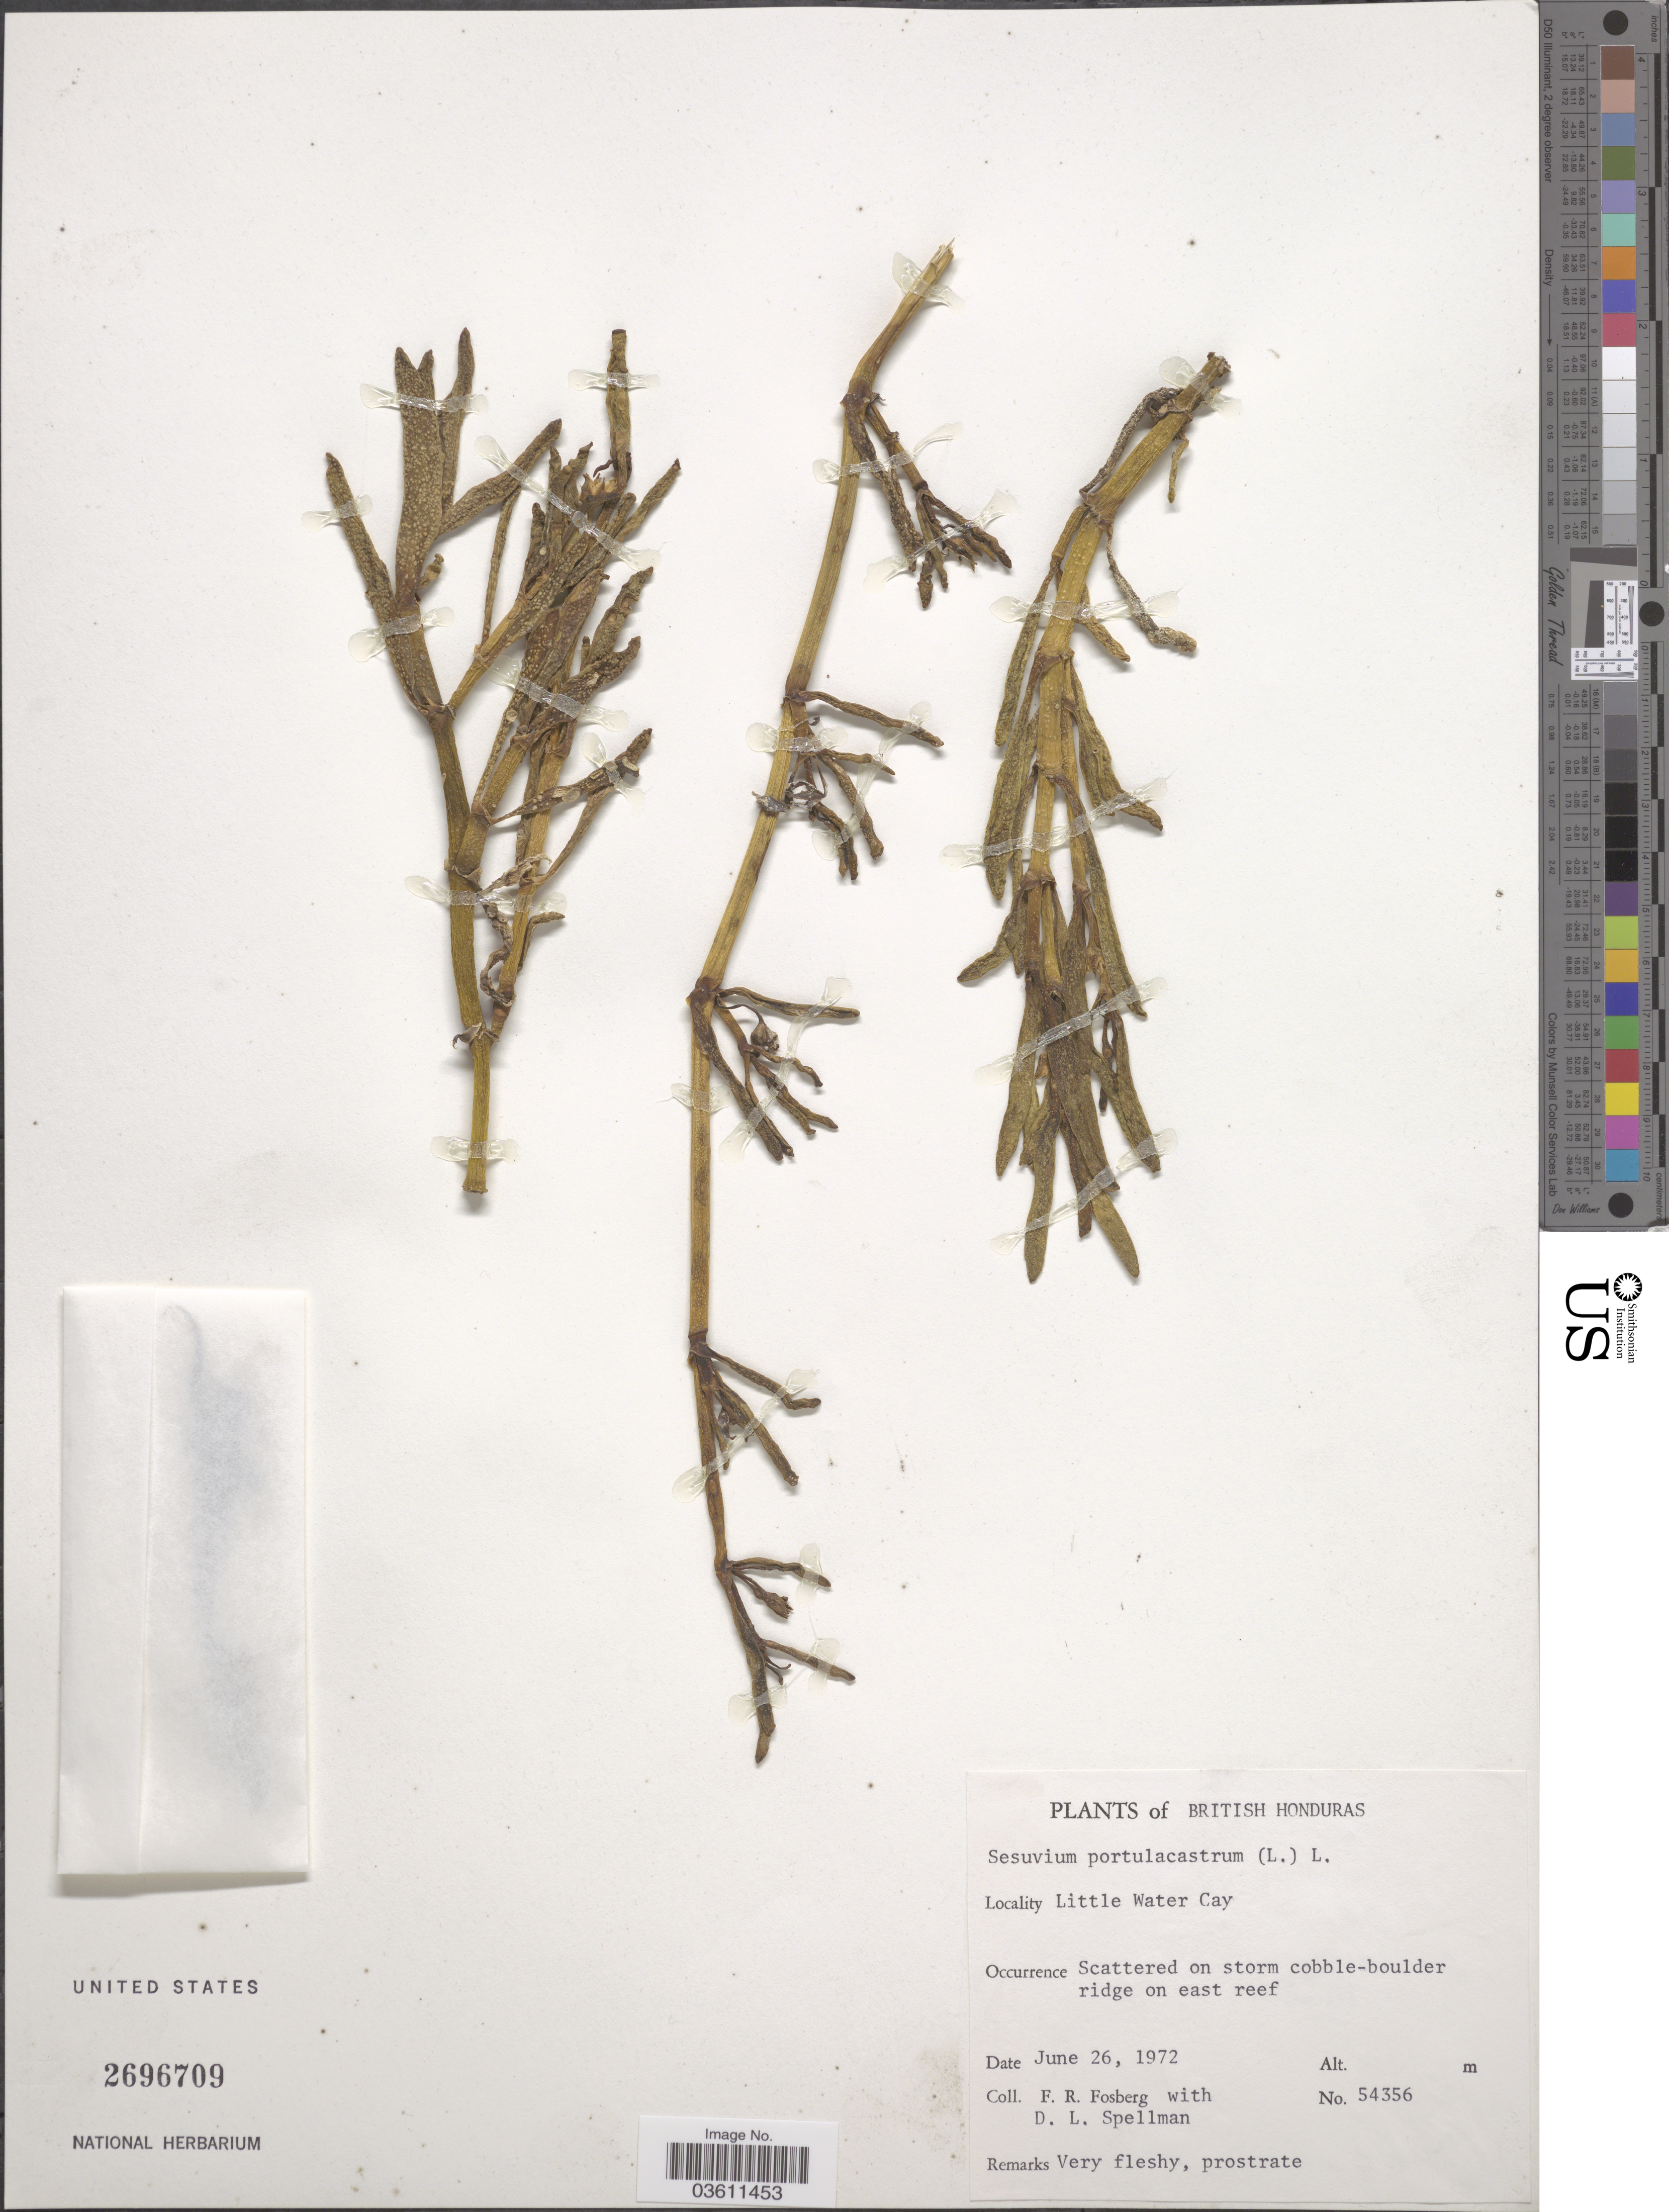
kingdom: Plantae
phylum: Tracheophyta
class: Magnoliopsida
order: Caryophyllales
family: Aizoaceae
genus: Sesuvium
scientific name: Sesuvium portulacastrum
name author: (L.) L.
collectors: F. R. Fosberg & D. L. Spellman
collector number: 54356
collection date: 1972-06-26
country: Belize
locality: British Honduras. Little Water Cay.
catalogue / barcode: US 2696709